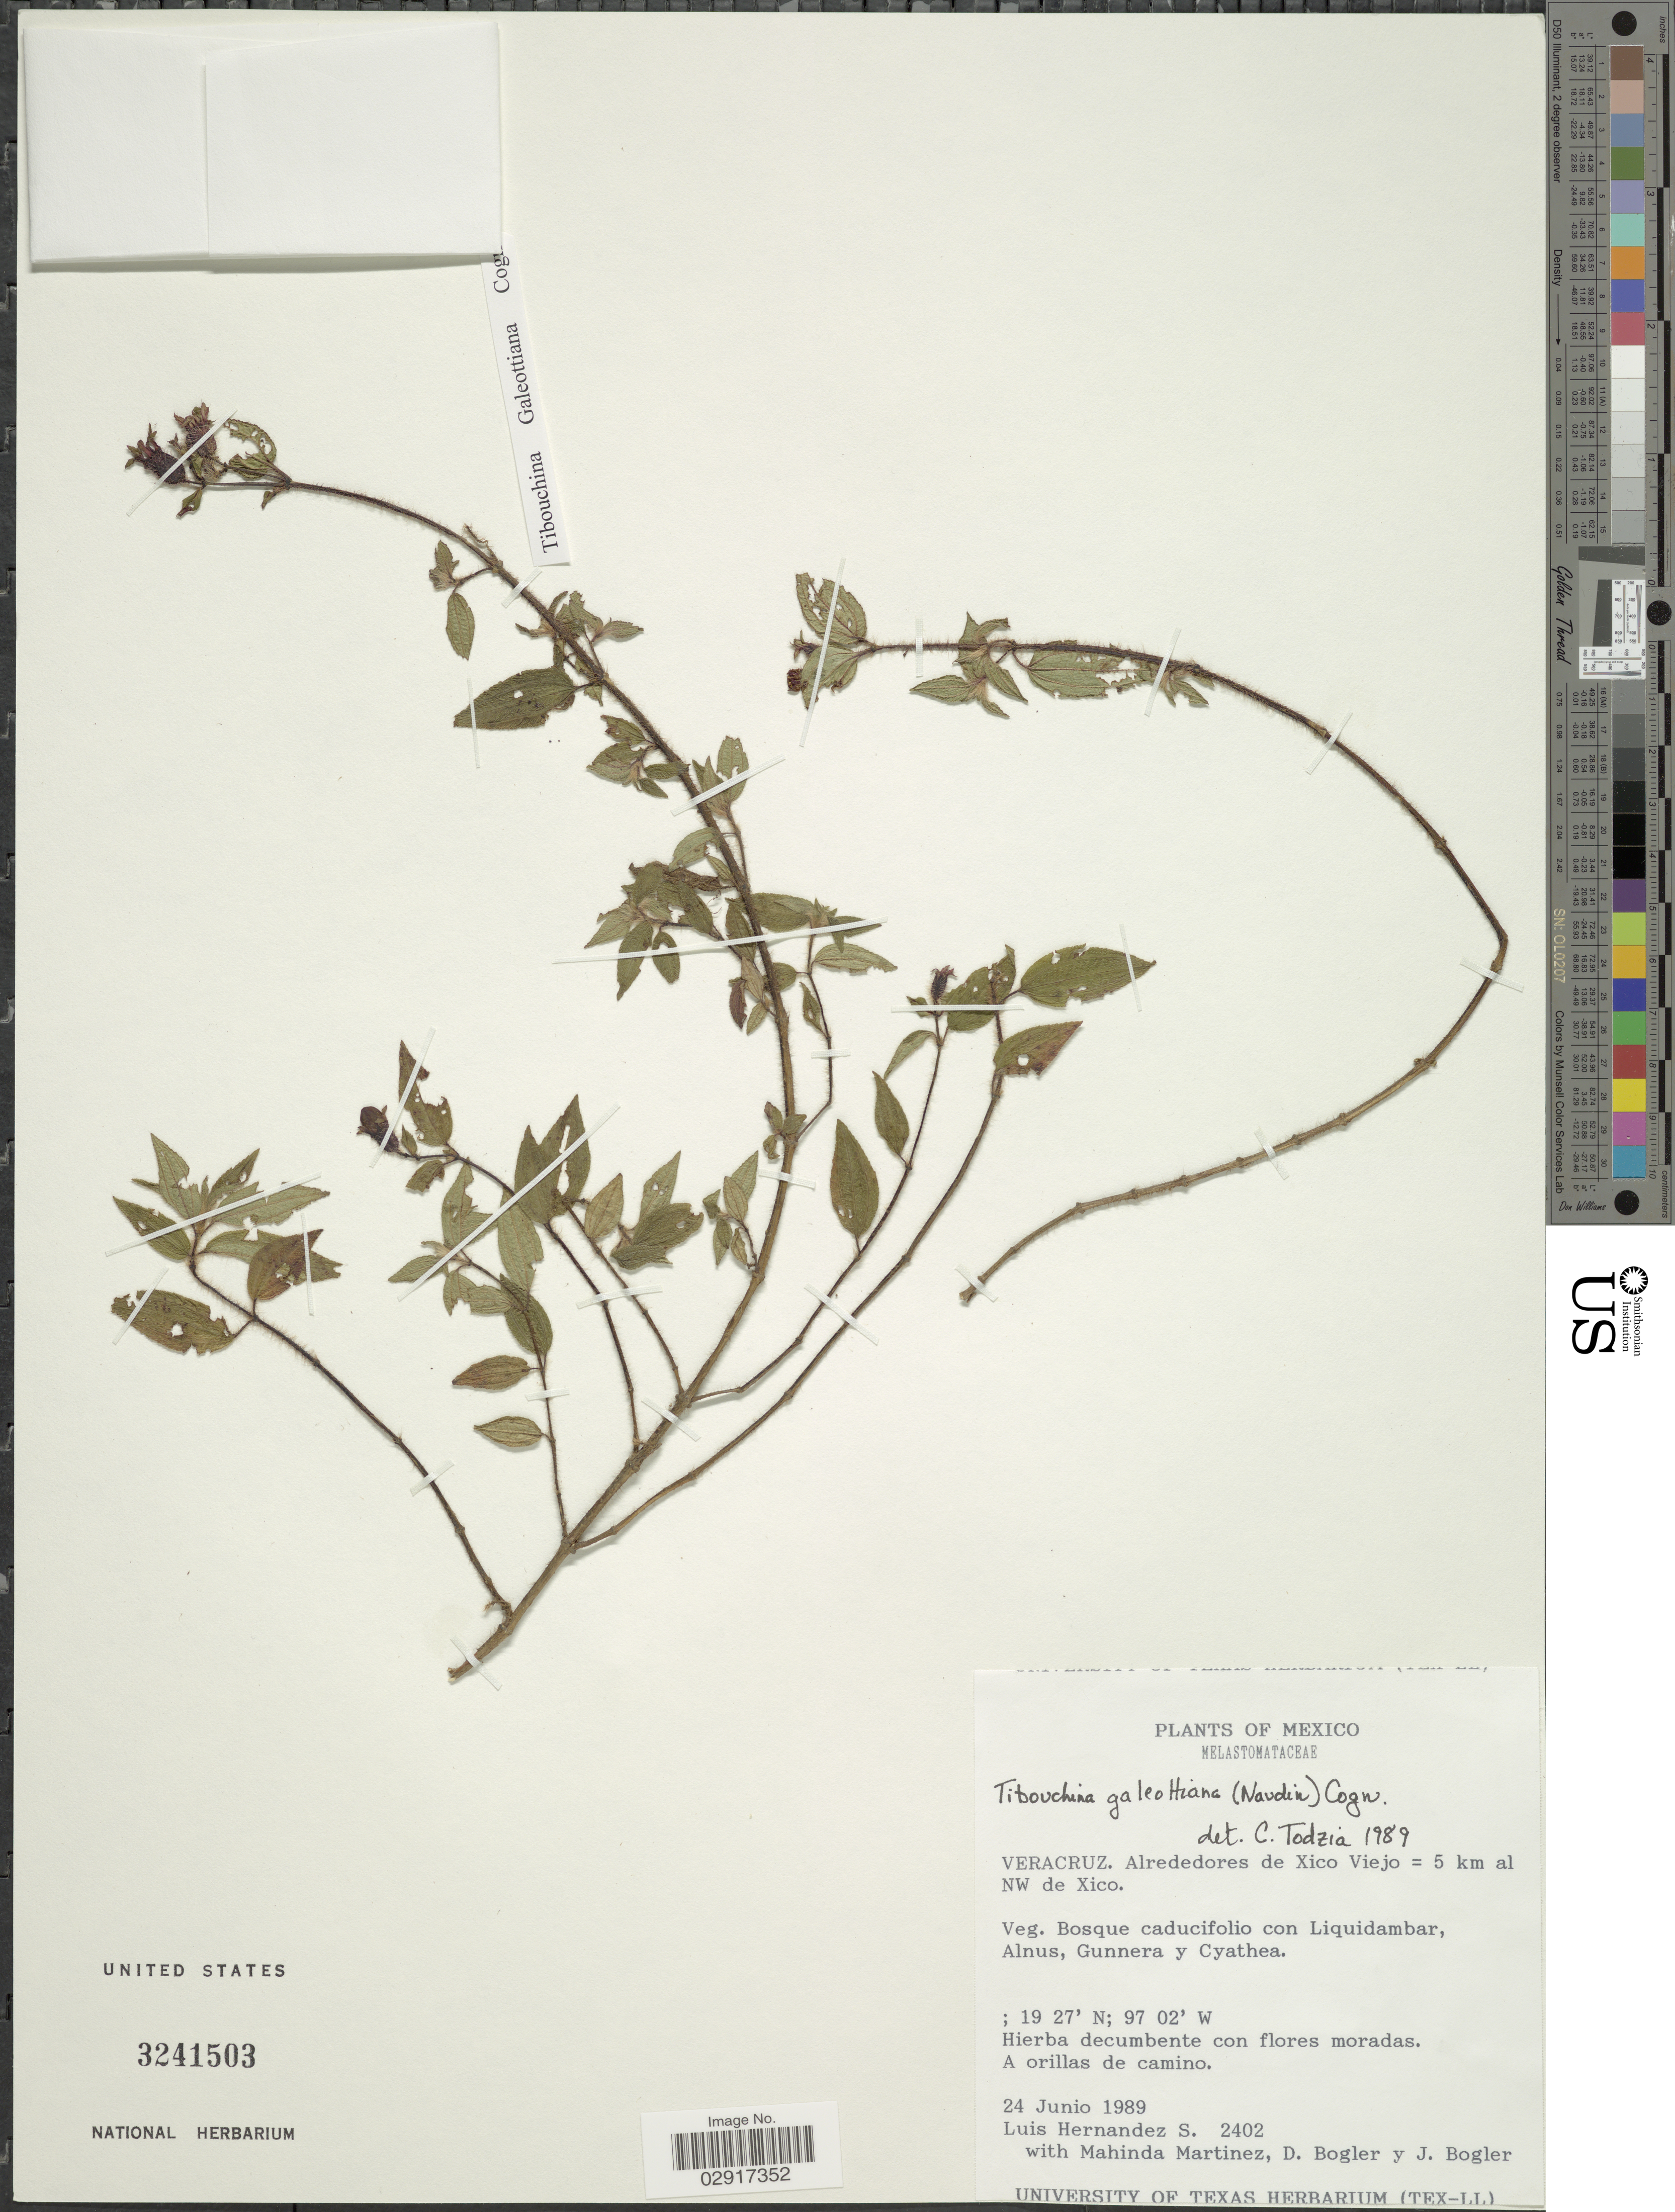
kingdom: Plantae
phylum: Tracheophyta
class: Magnoliopsida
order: Myrtales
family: Melastomataceae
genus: Chaetogastra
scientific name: Chaetogastra galeottiana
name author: (Naudin) P.J.F. Guim. & Michelang.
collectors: L. Hernandez S., M. Martinez, D. Bogler & Bogler, J.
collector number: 2402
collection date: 1989-06-24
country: Mexico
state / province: Veracruz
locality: Veracruz. Alrededores de Xico Viejo = 5 km al NW de Xico.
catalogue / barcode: US 3241503